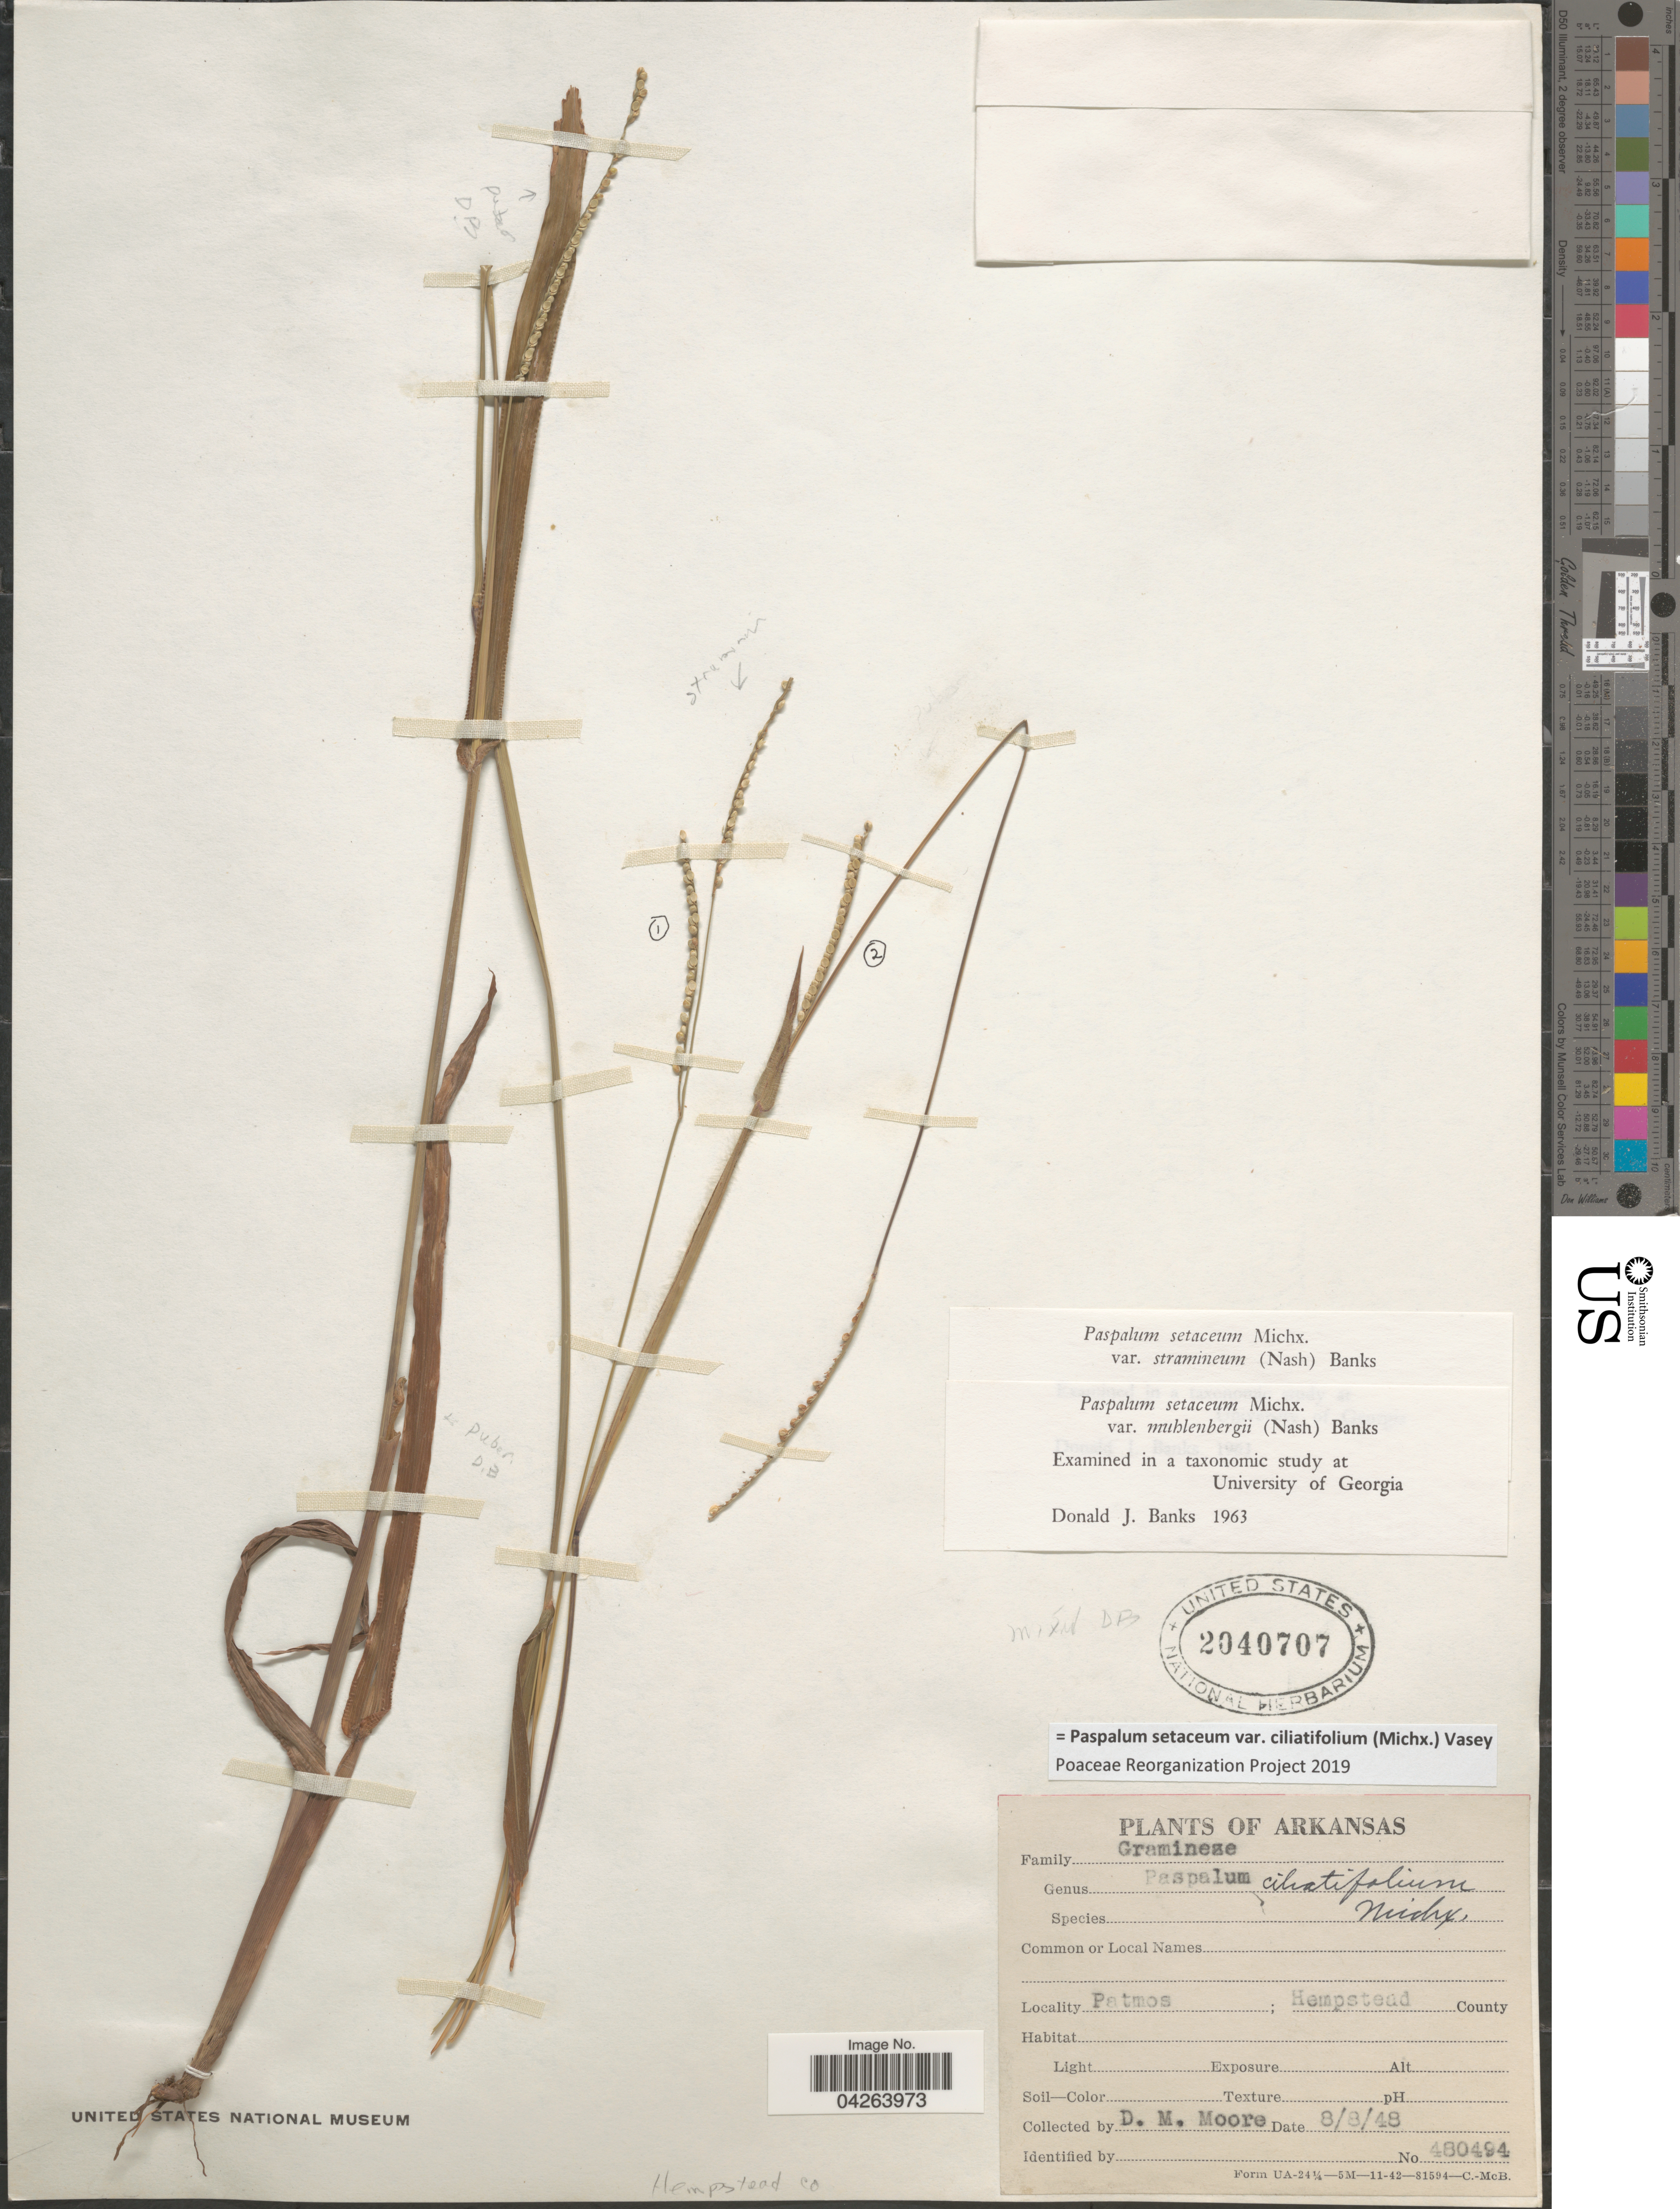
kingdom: Plantae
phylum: Tracheophyta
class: Liliopsida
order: Poales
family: Poaceae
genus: Paspalum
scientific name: Paspalum setaceum var. ciliatifolium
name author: (Michx.) Vasey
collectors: D. Moore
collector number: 480494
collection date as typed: Transcribed d/m/y: 8/8/48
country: United States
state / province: Arkansas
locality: Patmos; Hempstead County.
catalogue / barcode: US 2040707